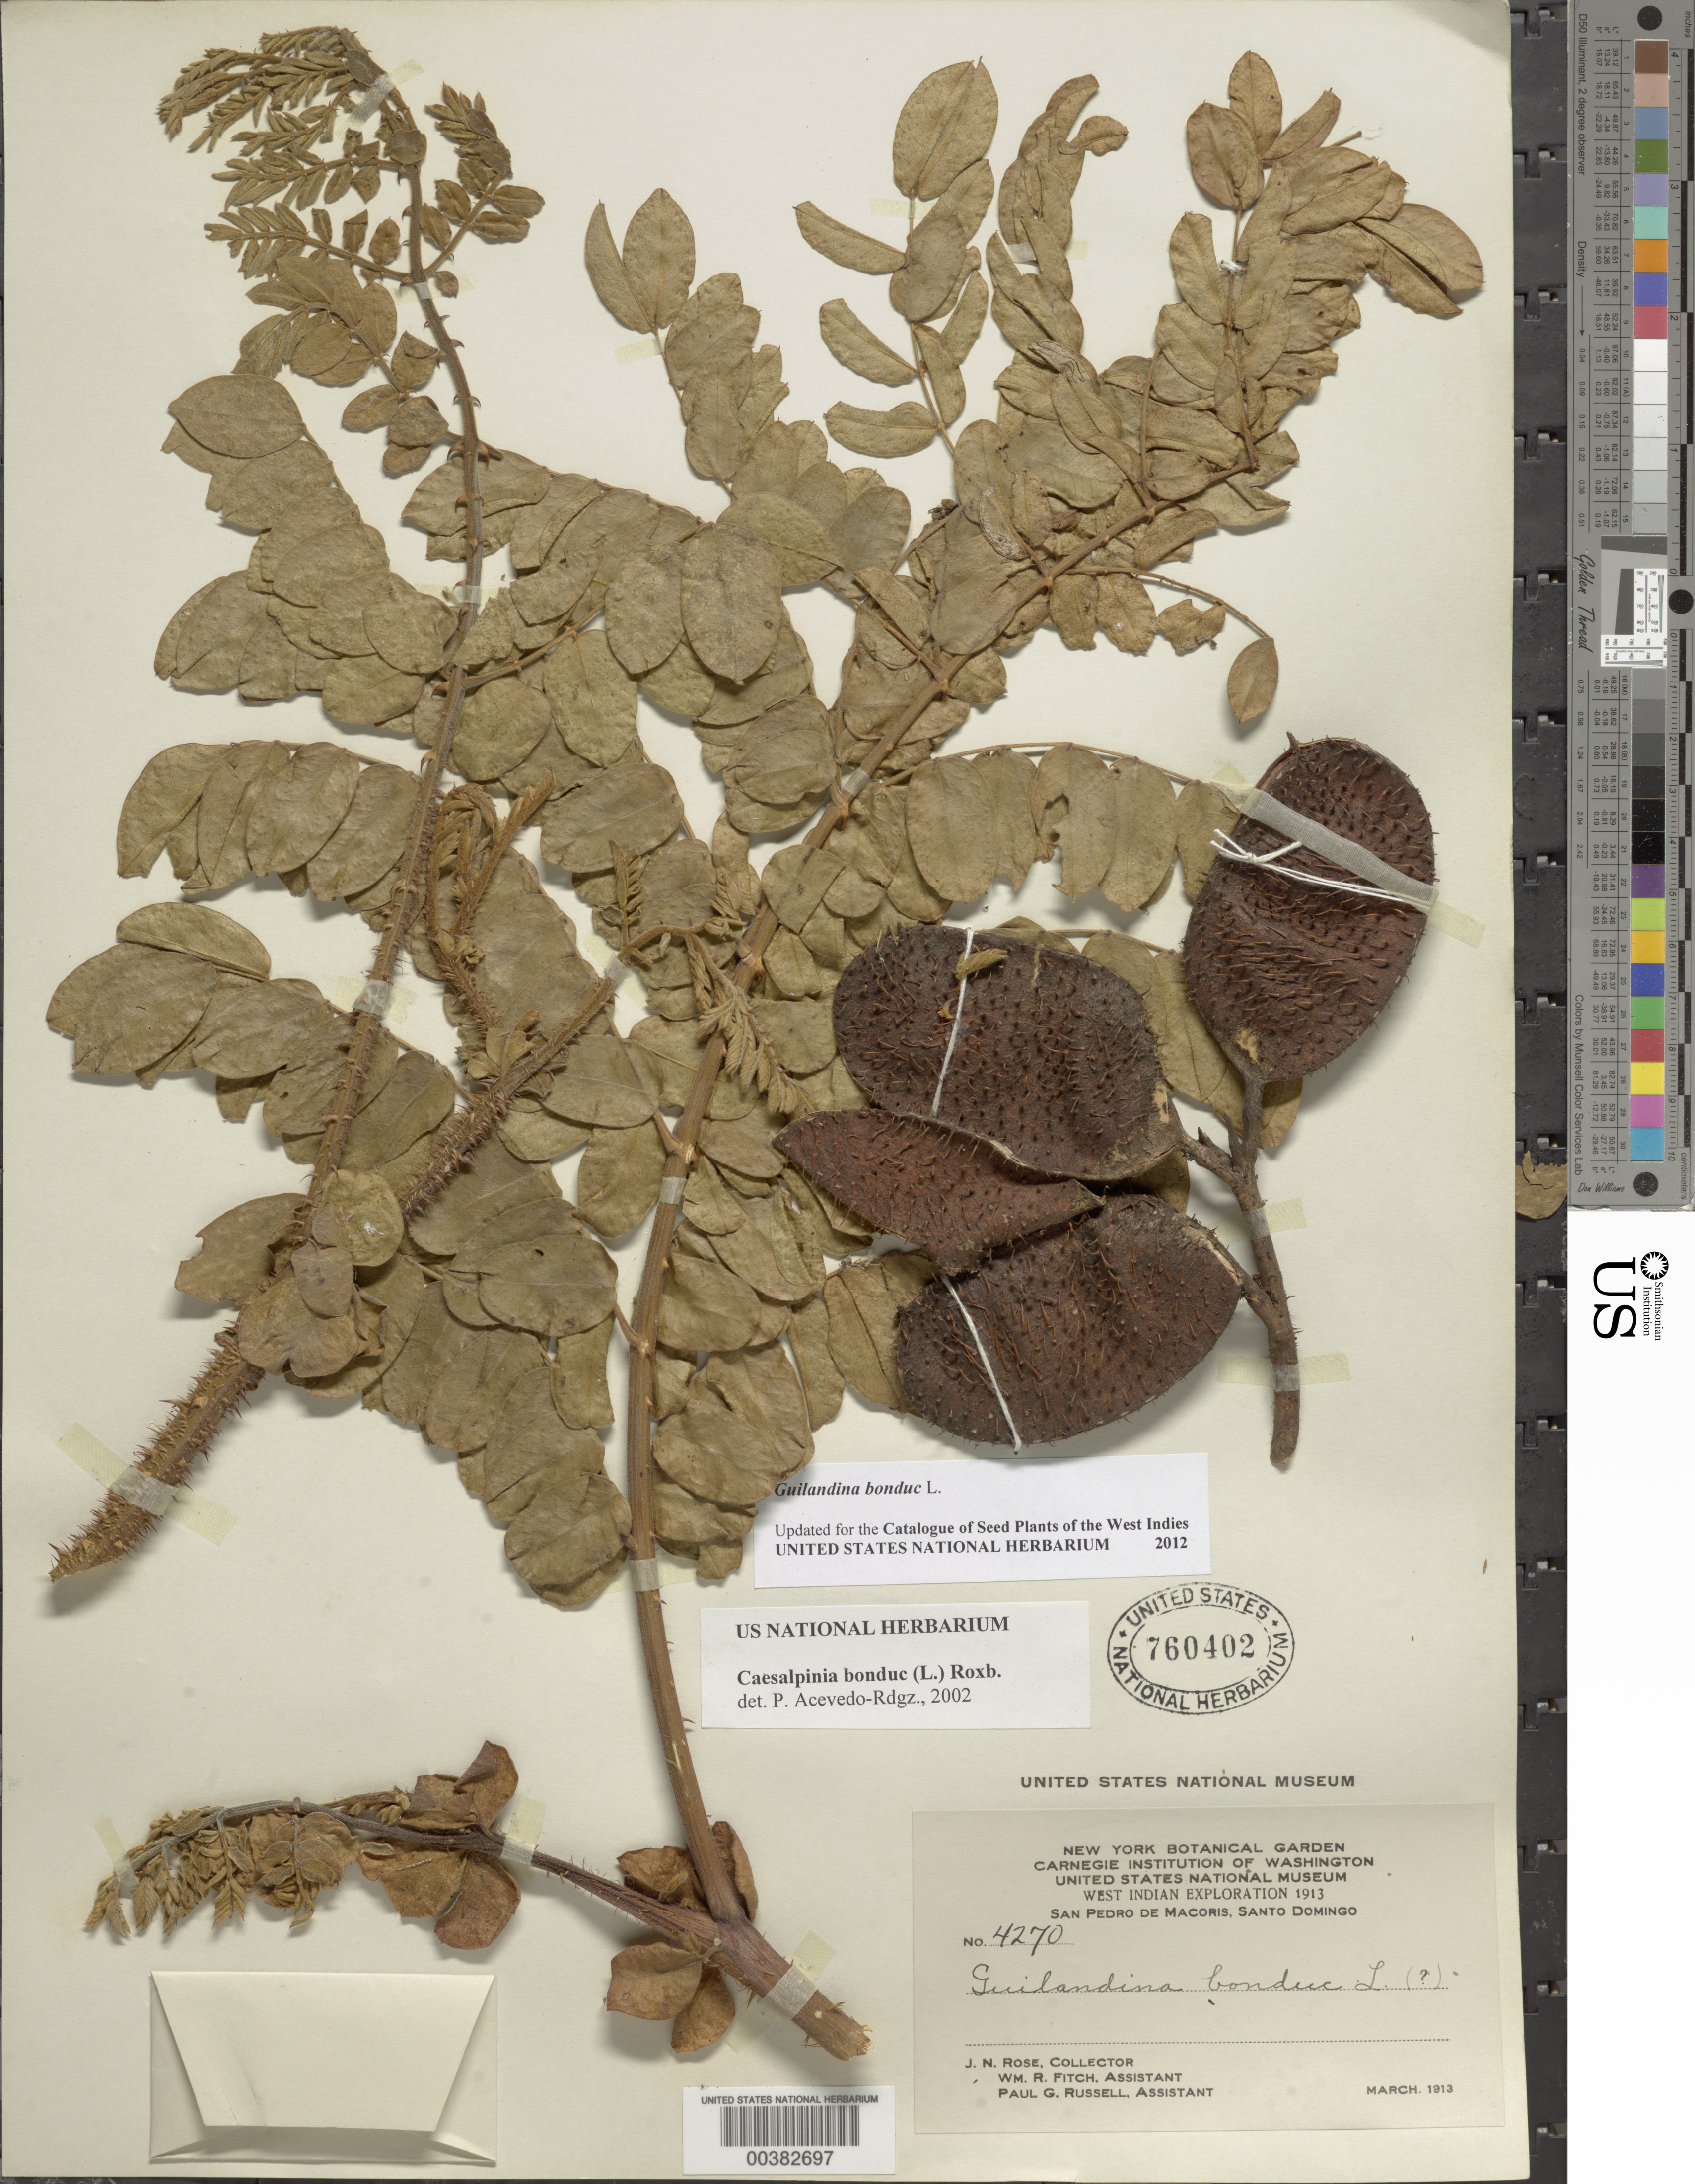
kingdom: Plantae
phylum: Tracheophyta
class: Magnoliopsida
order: Fabales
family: Fabaceae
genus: Guilandina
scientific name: Guilandina bonduc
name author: L.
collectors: J. N. Rose, W. R. Fitch & P. G. Russell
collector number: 4270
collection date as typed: Mar 1913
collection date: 1913-03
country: Dominican Republic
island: Hispaniola Island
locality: San pedro de macoris, santo domingo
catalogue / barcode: US 760402